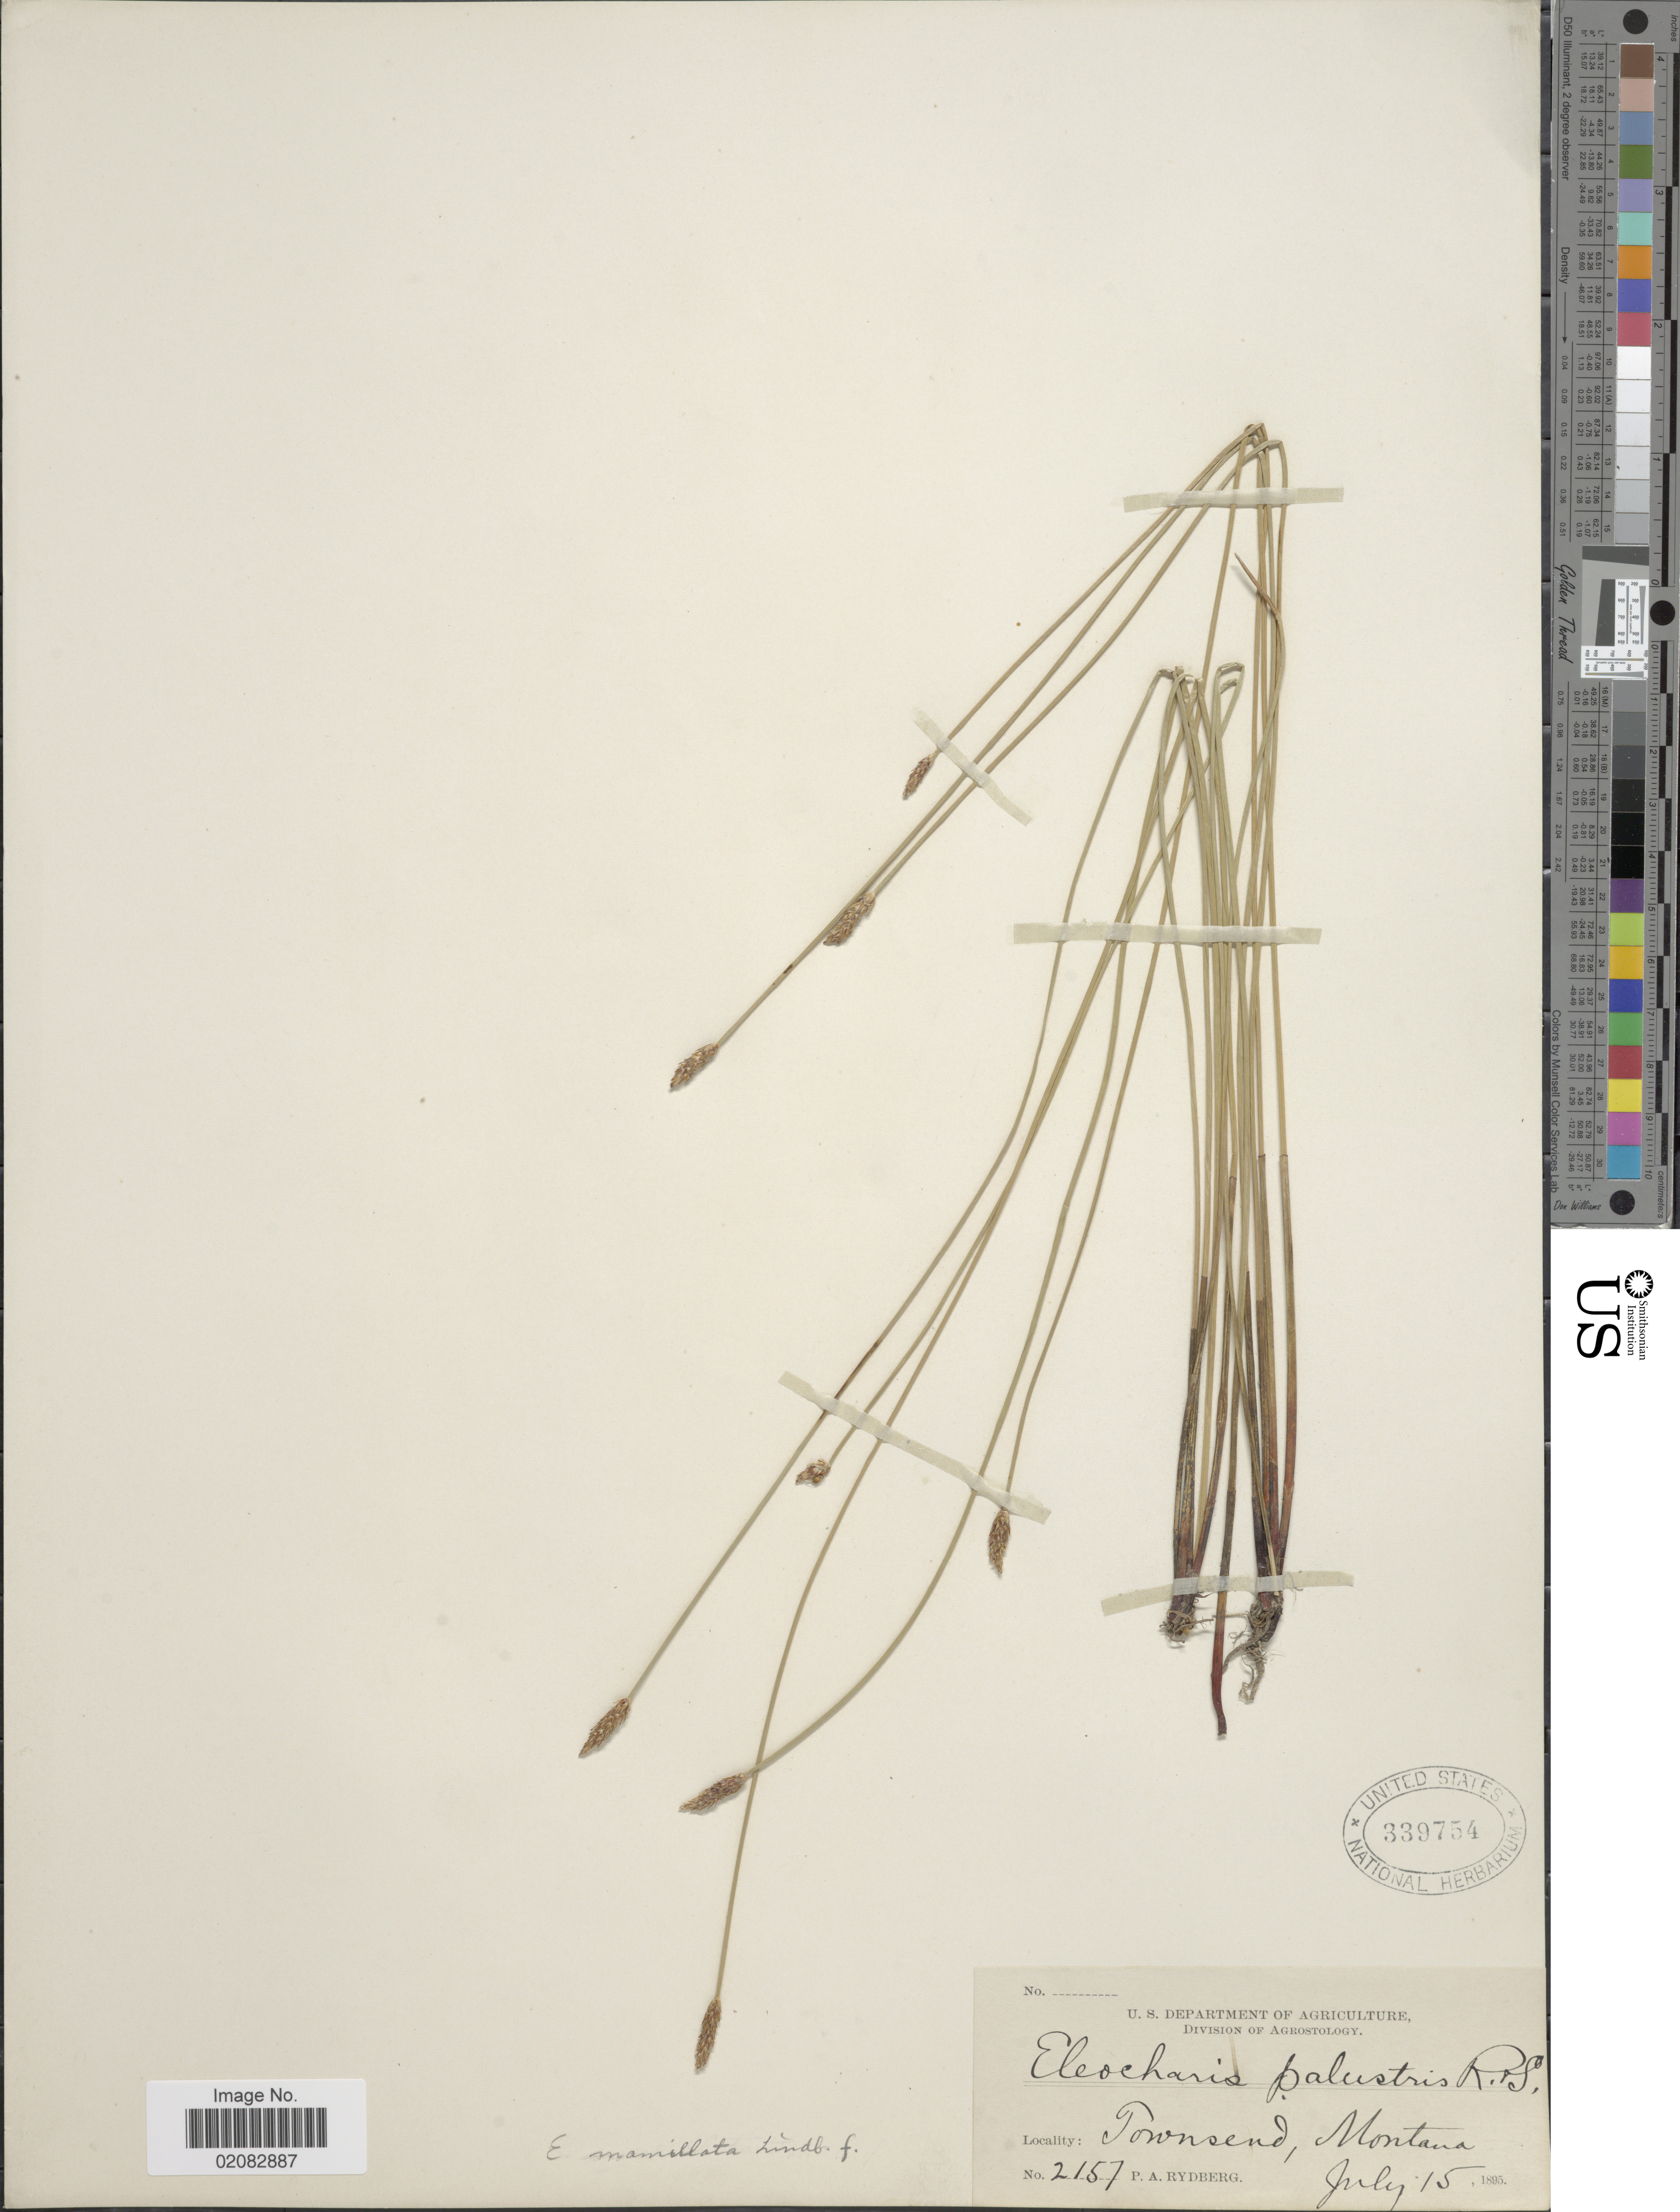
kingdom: Plantae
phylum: Tracheophyta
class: Liliopsida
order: Poales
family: Cyperaceae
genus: Eleocharis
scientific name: Eleocharis macrostachya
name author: Britton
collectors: P. A. Rydberg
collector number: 2157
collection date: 1895-07-15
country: United States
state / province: Montana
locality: Townsend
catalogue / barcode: US 339754